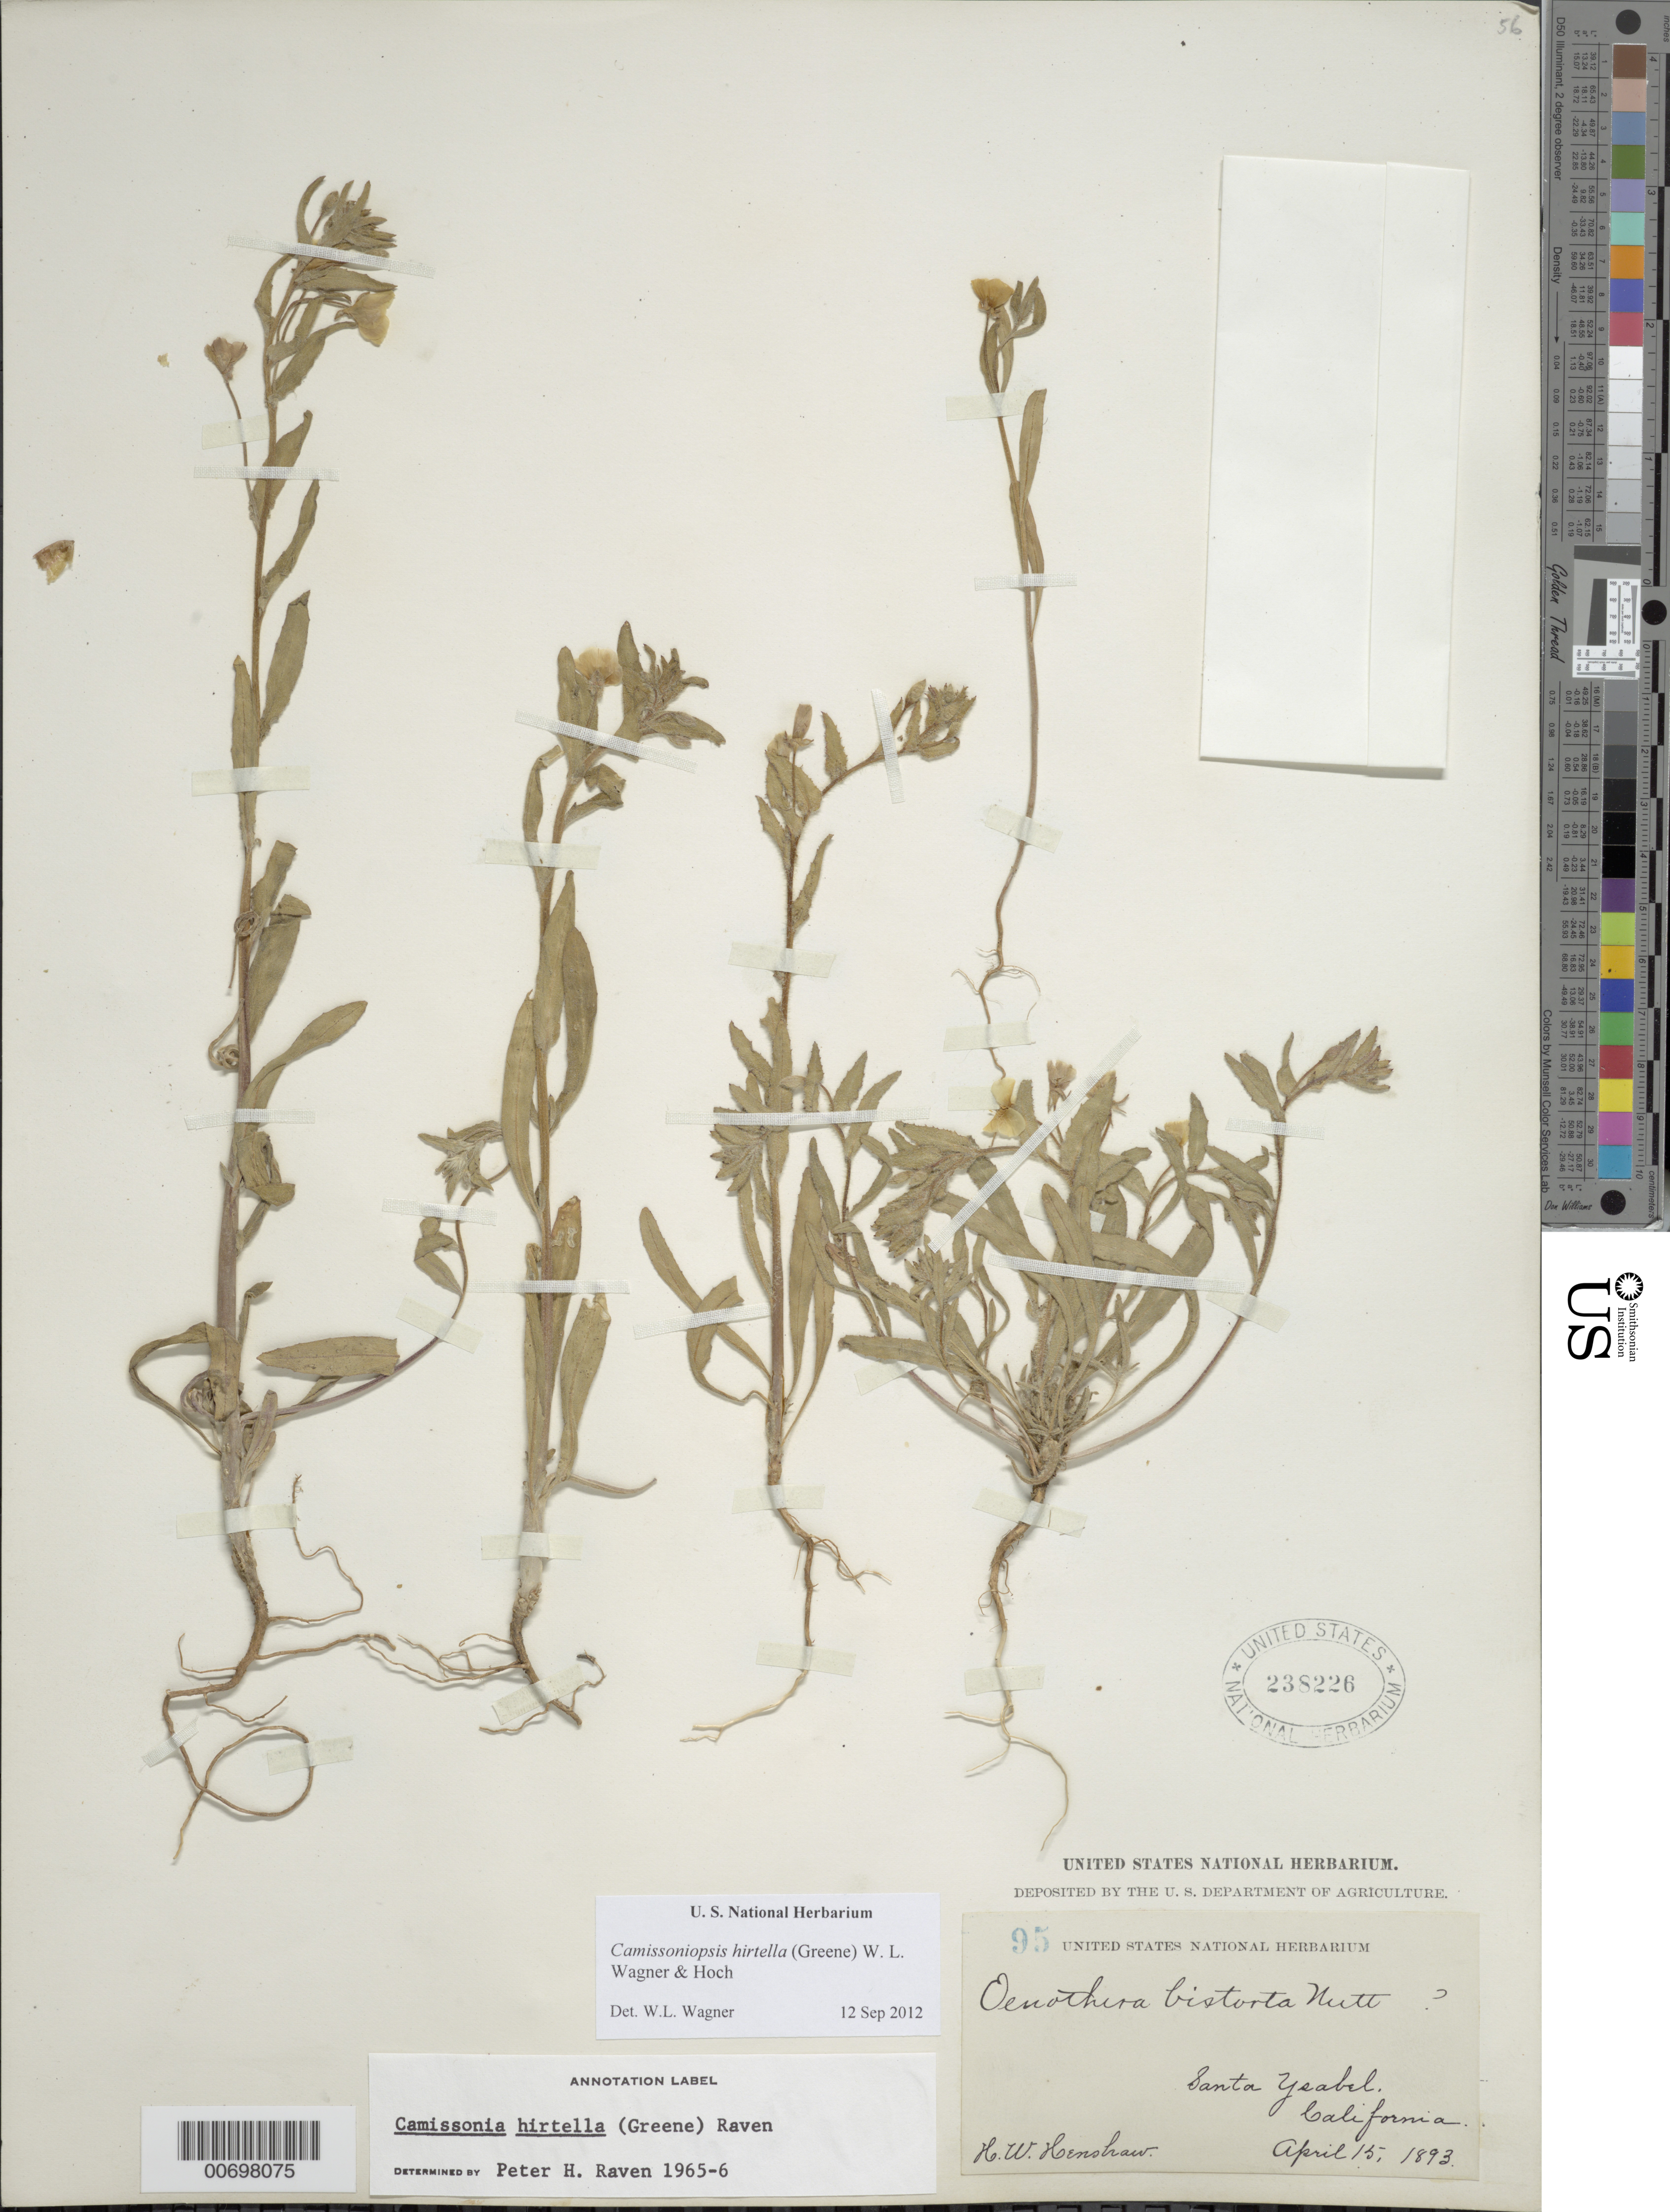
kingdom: Plantae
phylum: Tracheophyta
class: Magnoliopsida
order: Myrtales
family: Onagraceae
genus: Camissoniopsis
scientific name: Camissoniopsis hirtella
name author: (Greene) W.L. Wagner & Hoch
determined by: Raven, P. H., (MO), Missouri Botanical Garden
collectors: H. Henshaw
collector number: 95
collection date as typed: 15 Apr 1893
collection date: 1893-04-15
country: United States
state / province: California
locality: Santa Ysabel.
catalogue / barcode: US 238226